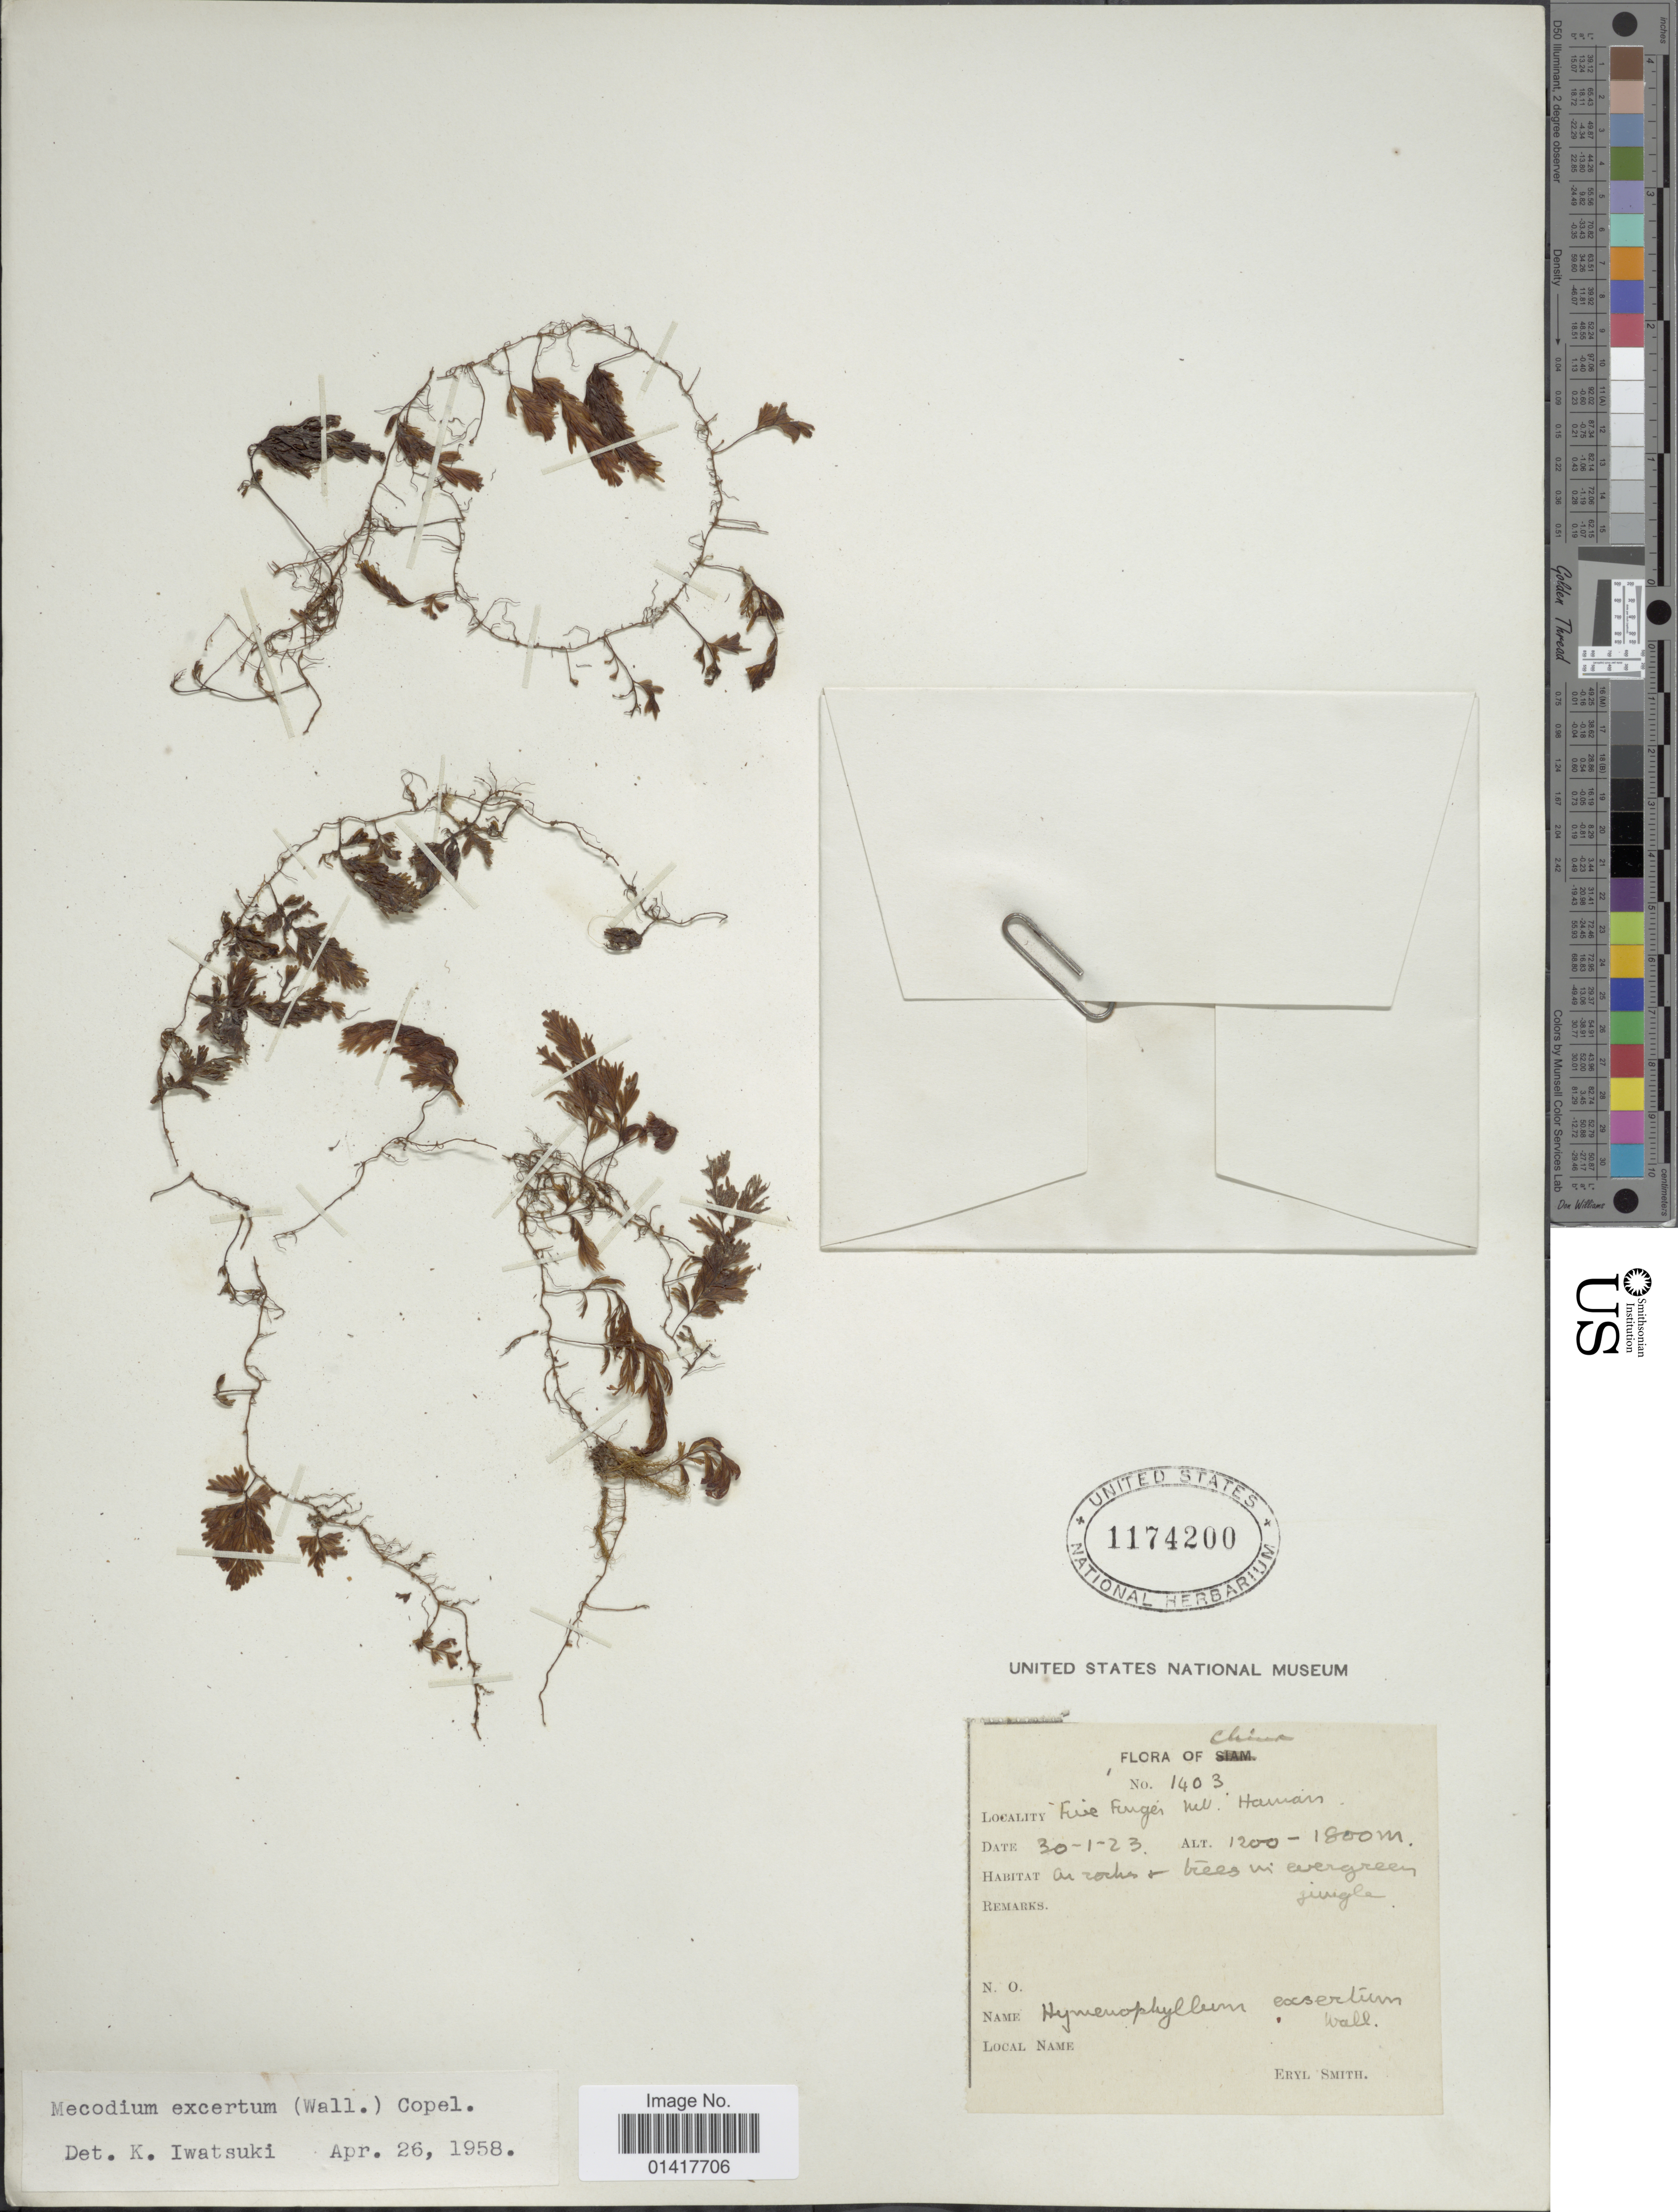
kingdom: Plantae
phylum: Tracheophyta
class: Polypodiopsida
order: Hymenophyllales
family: Hymenophyllaceae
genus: Hymenophyllum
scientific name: Hymenophyllum exsertum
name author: Wall. ex Hook.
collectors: E. Smith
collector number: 1403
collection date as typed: Transcribed d/m/y: 30/1/23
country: China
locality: Five Furgei, Hawan [interpreted]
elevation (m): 1200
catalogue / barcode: US 1174200